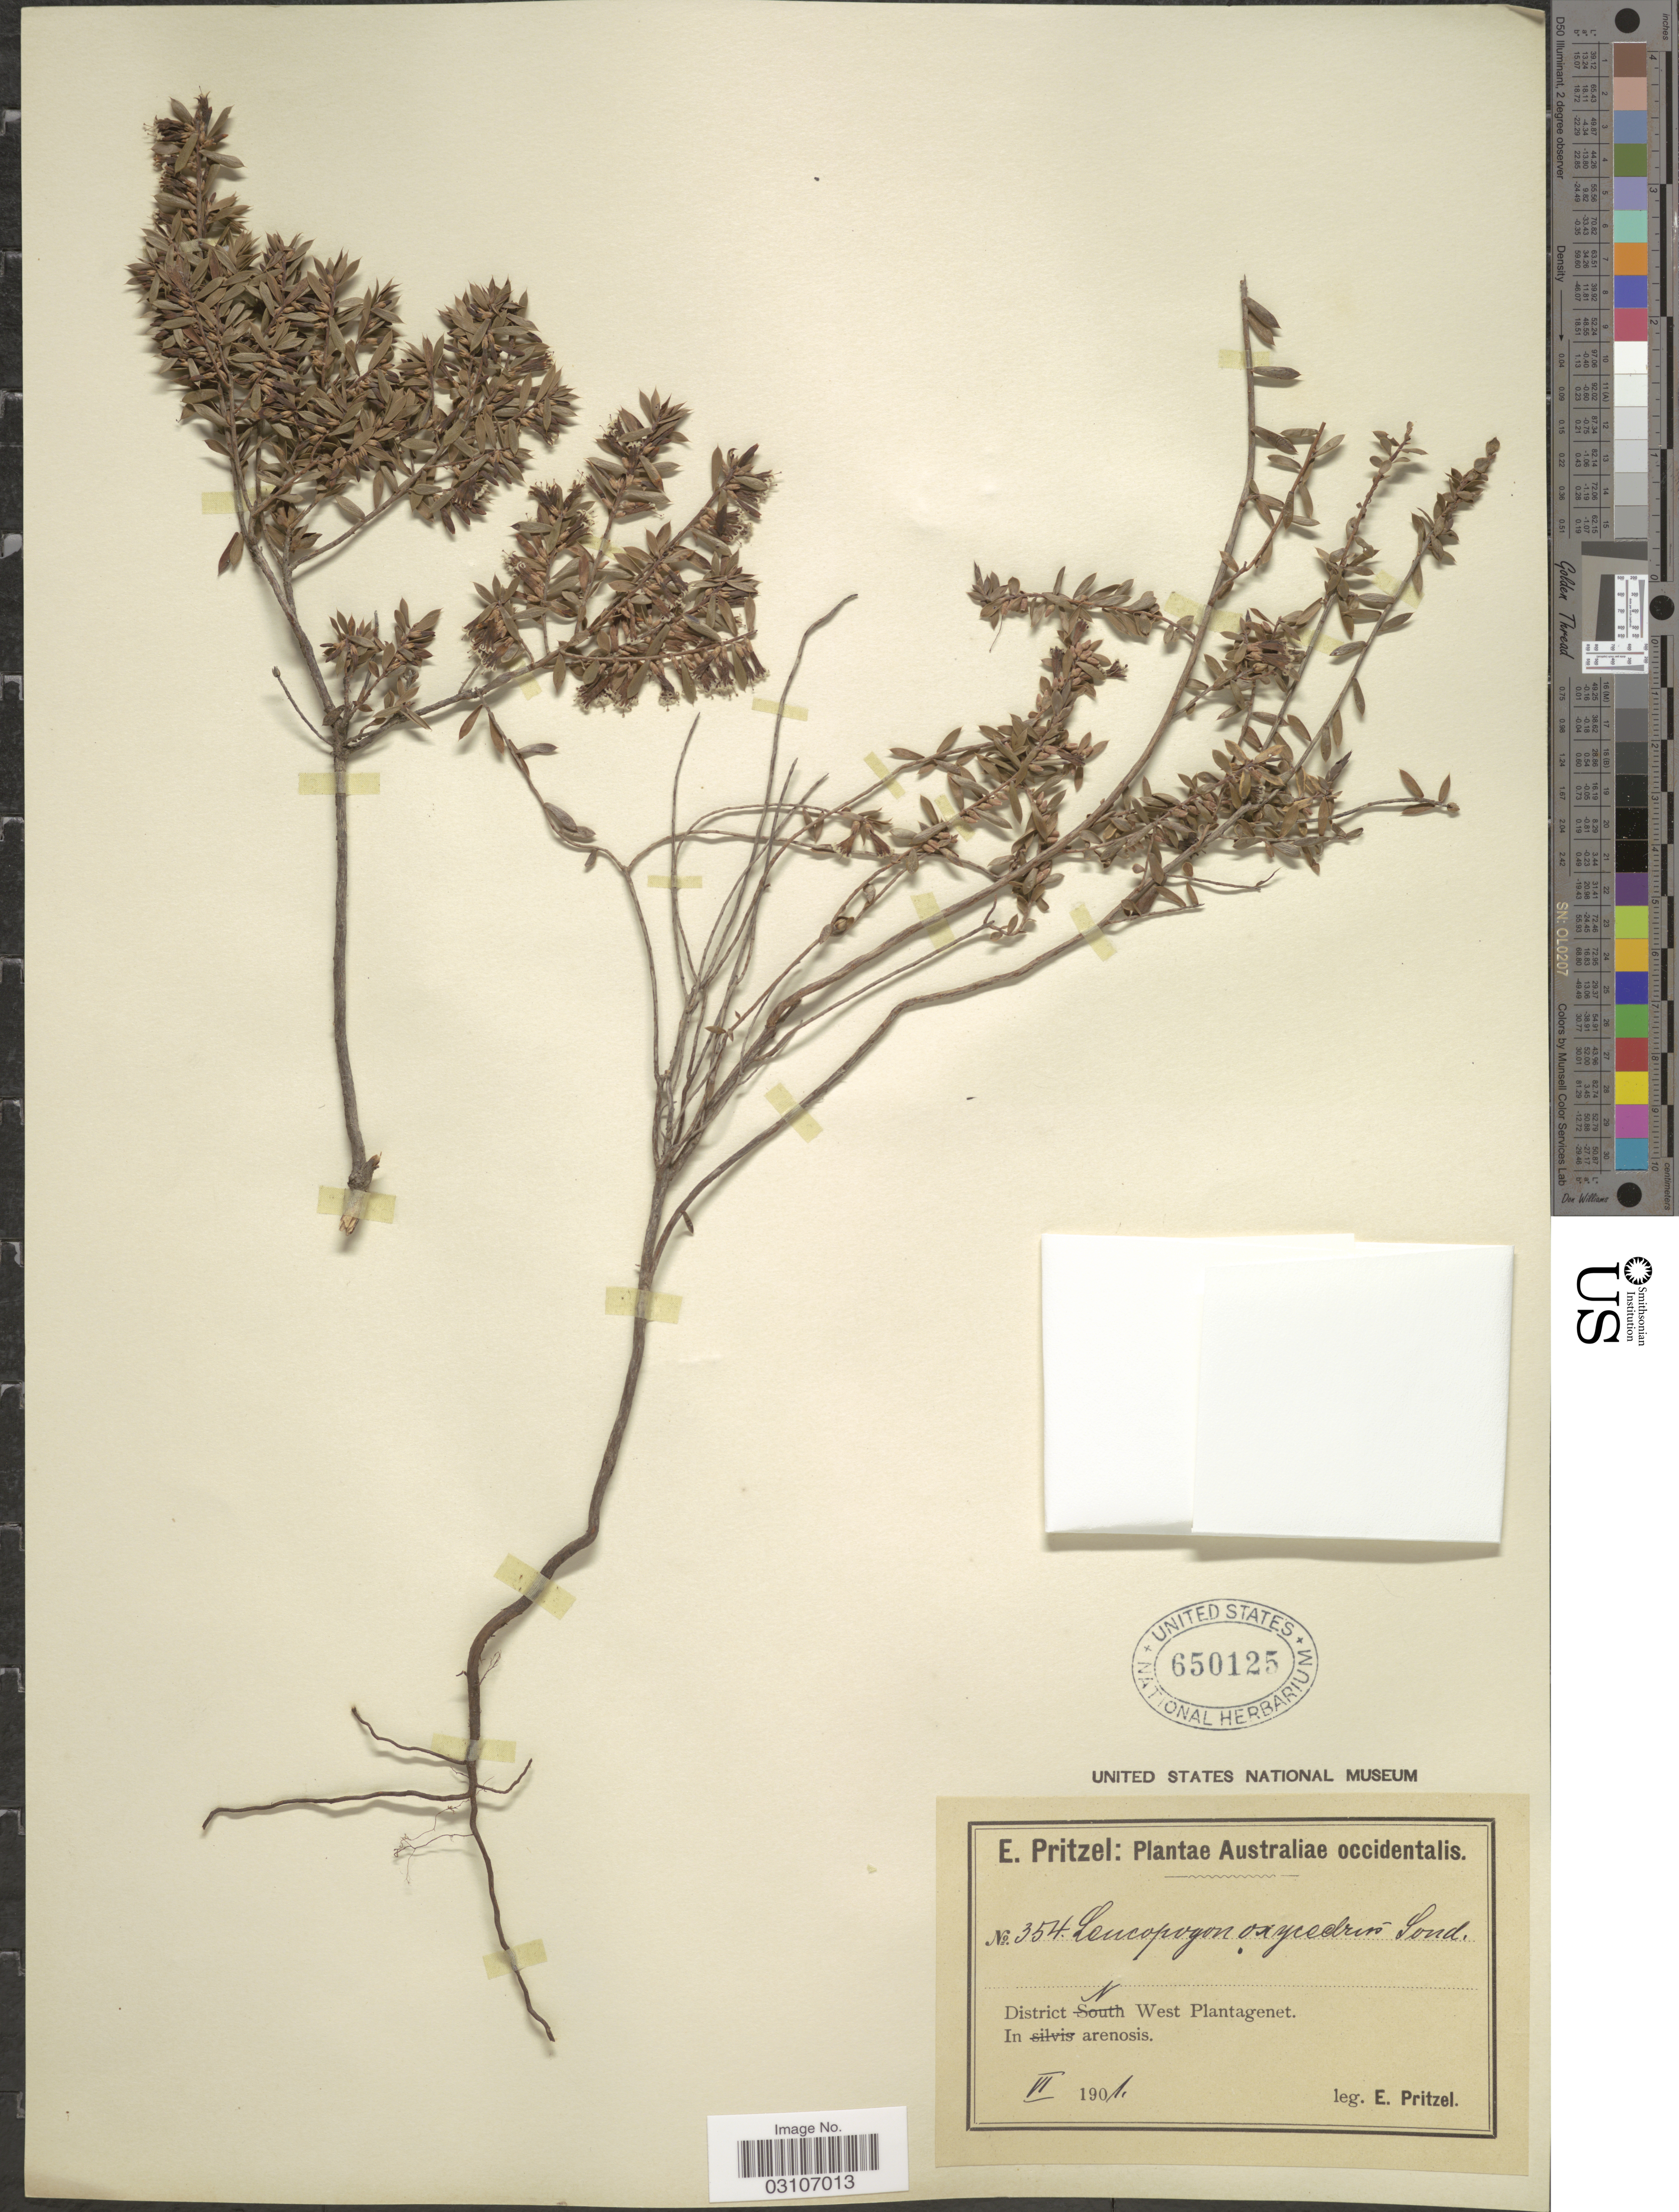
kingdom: Plantae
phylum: Tracheophyta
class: Magnoliopsida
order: Ericales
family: Ericaceae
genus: Leucopogon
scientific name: Leucopogon oxycedrus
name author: Sond.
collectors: E. G. Pritzel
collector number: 354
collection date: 1901-06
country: Australia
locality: Australiae occidentalis. District N West Plantagenet. In arenosis.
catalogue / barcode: US 650125